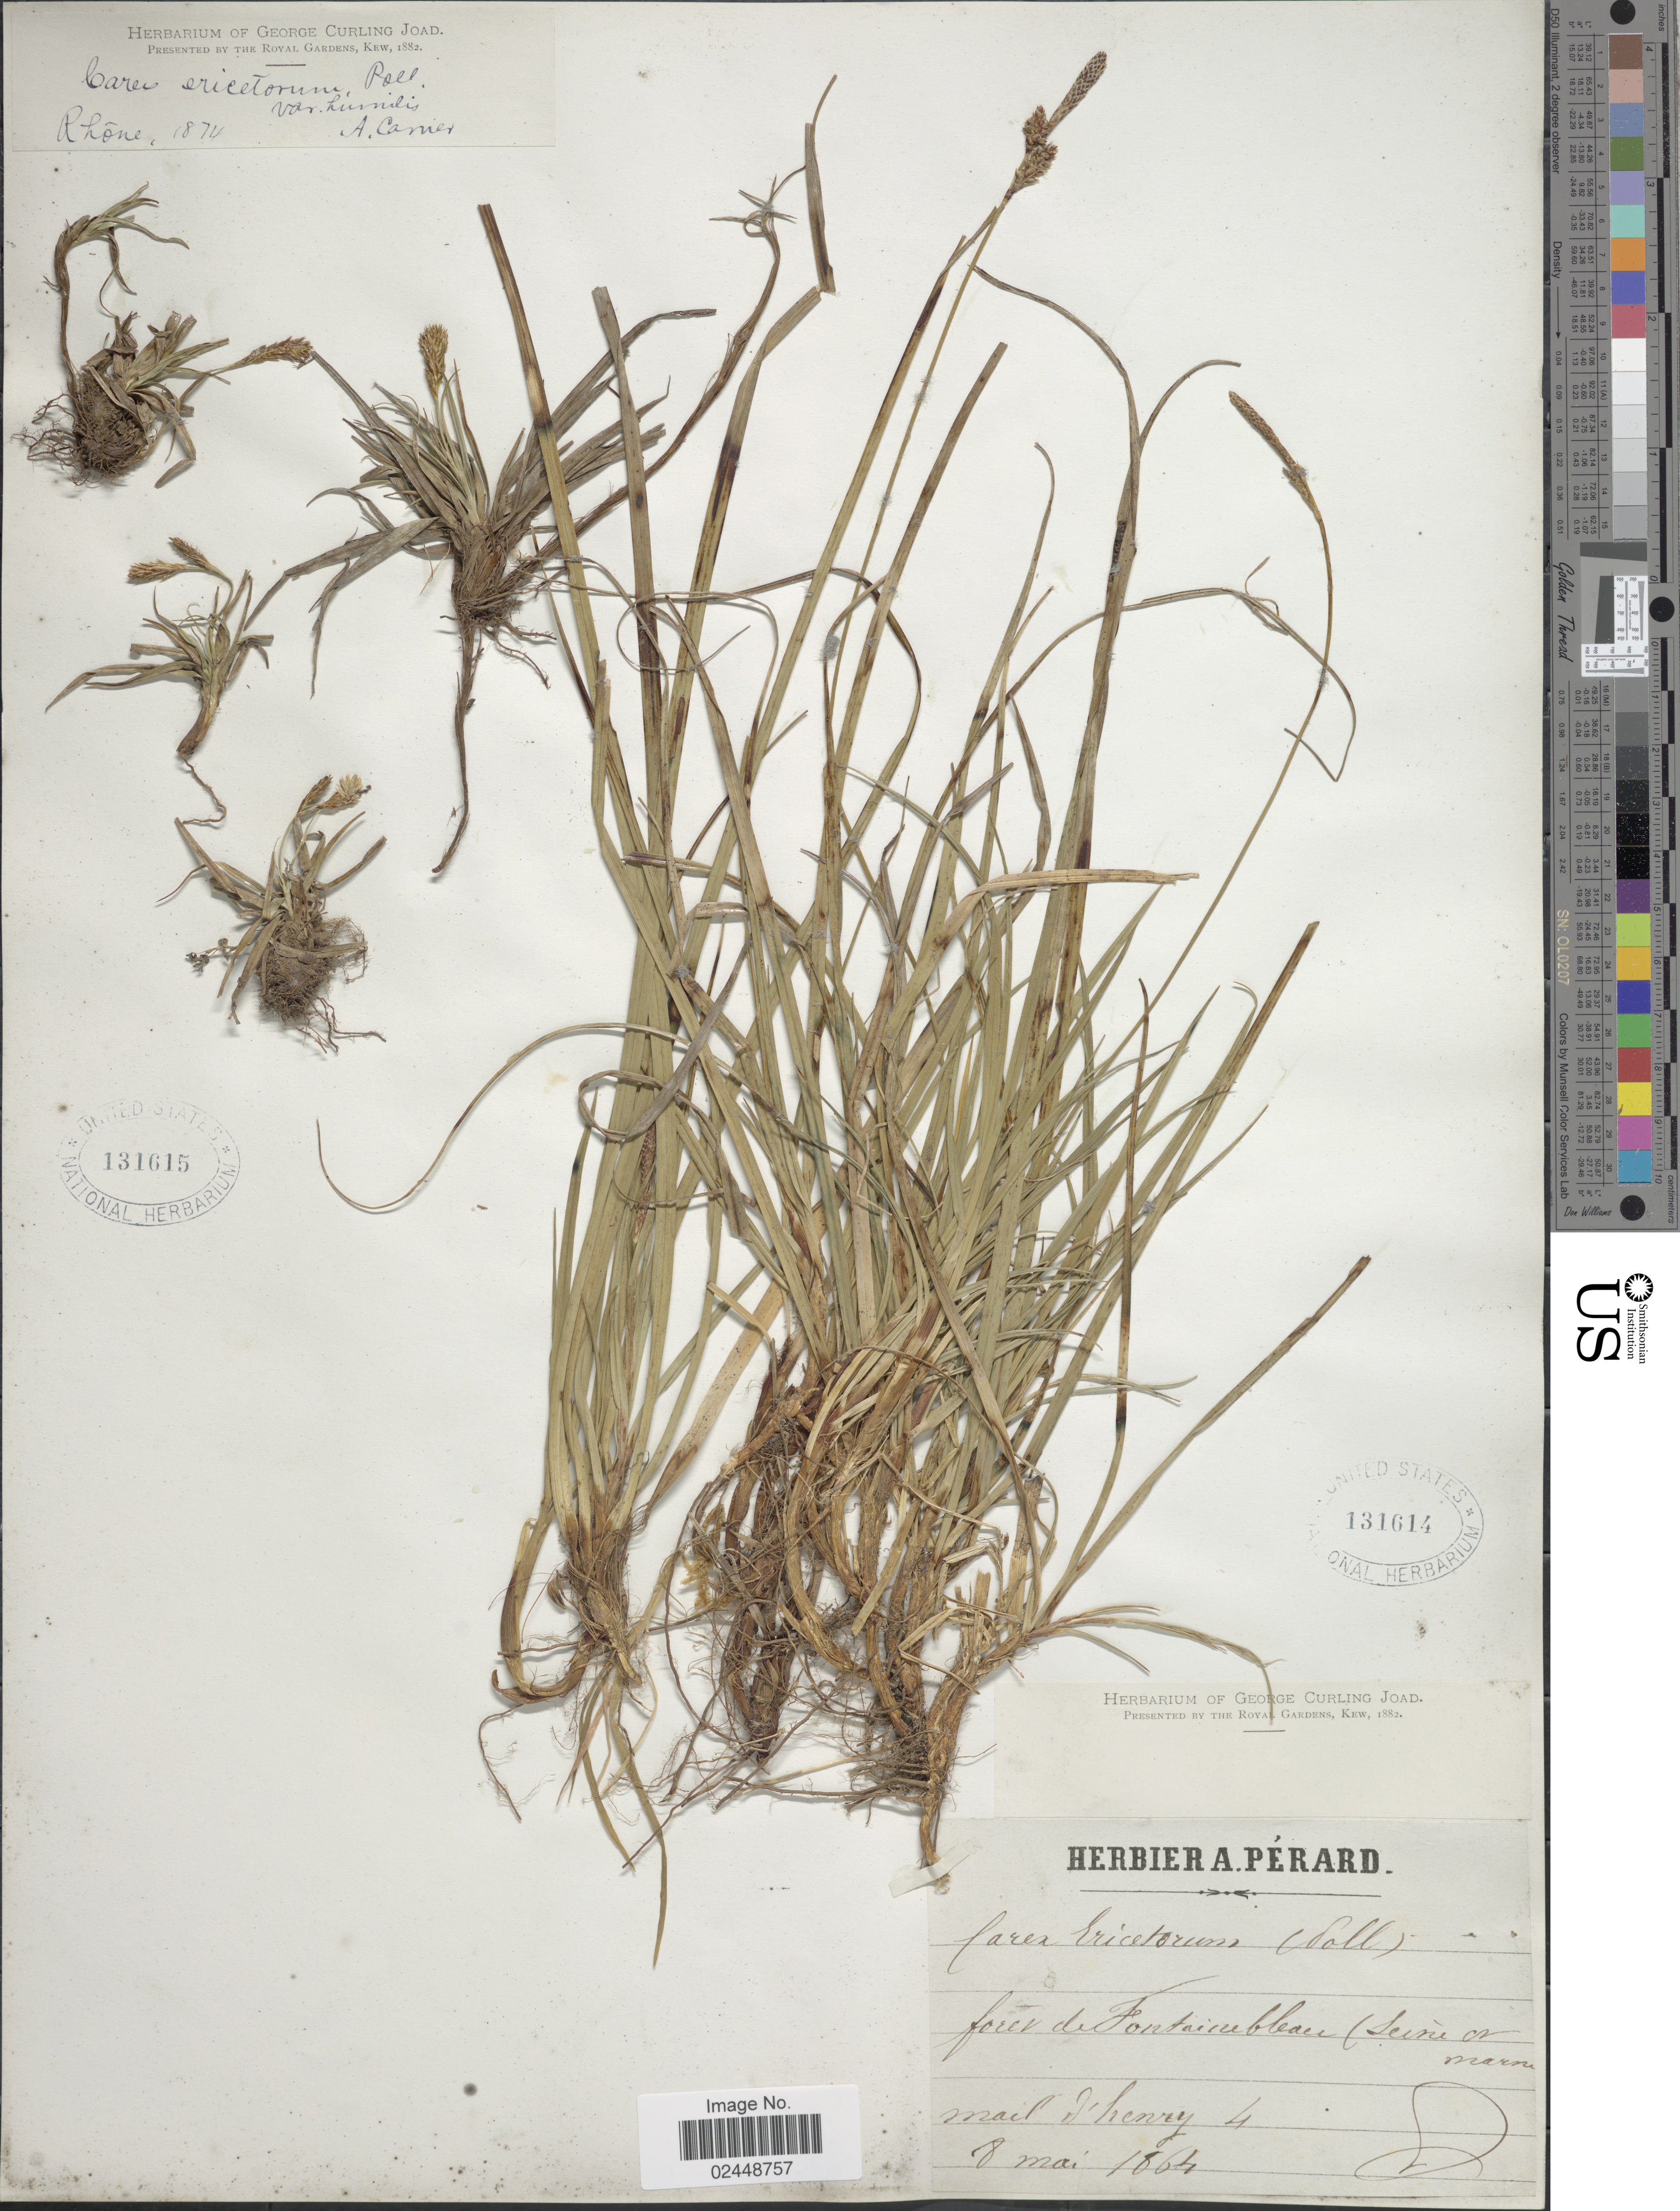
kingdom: Plantae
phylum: Tracheophyta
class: Liliopsida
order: Poales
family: Cyperaceae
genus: Carex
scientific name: Carex ericetorum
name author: Pollich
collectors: ex herb. A. Perard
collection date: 1864-05-08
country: France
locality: Foret de Fontainebleau (Seine or Marne) mail d'henry [interpreted]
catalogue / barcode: US 131614